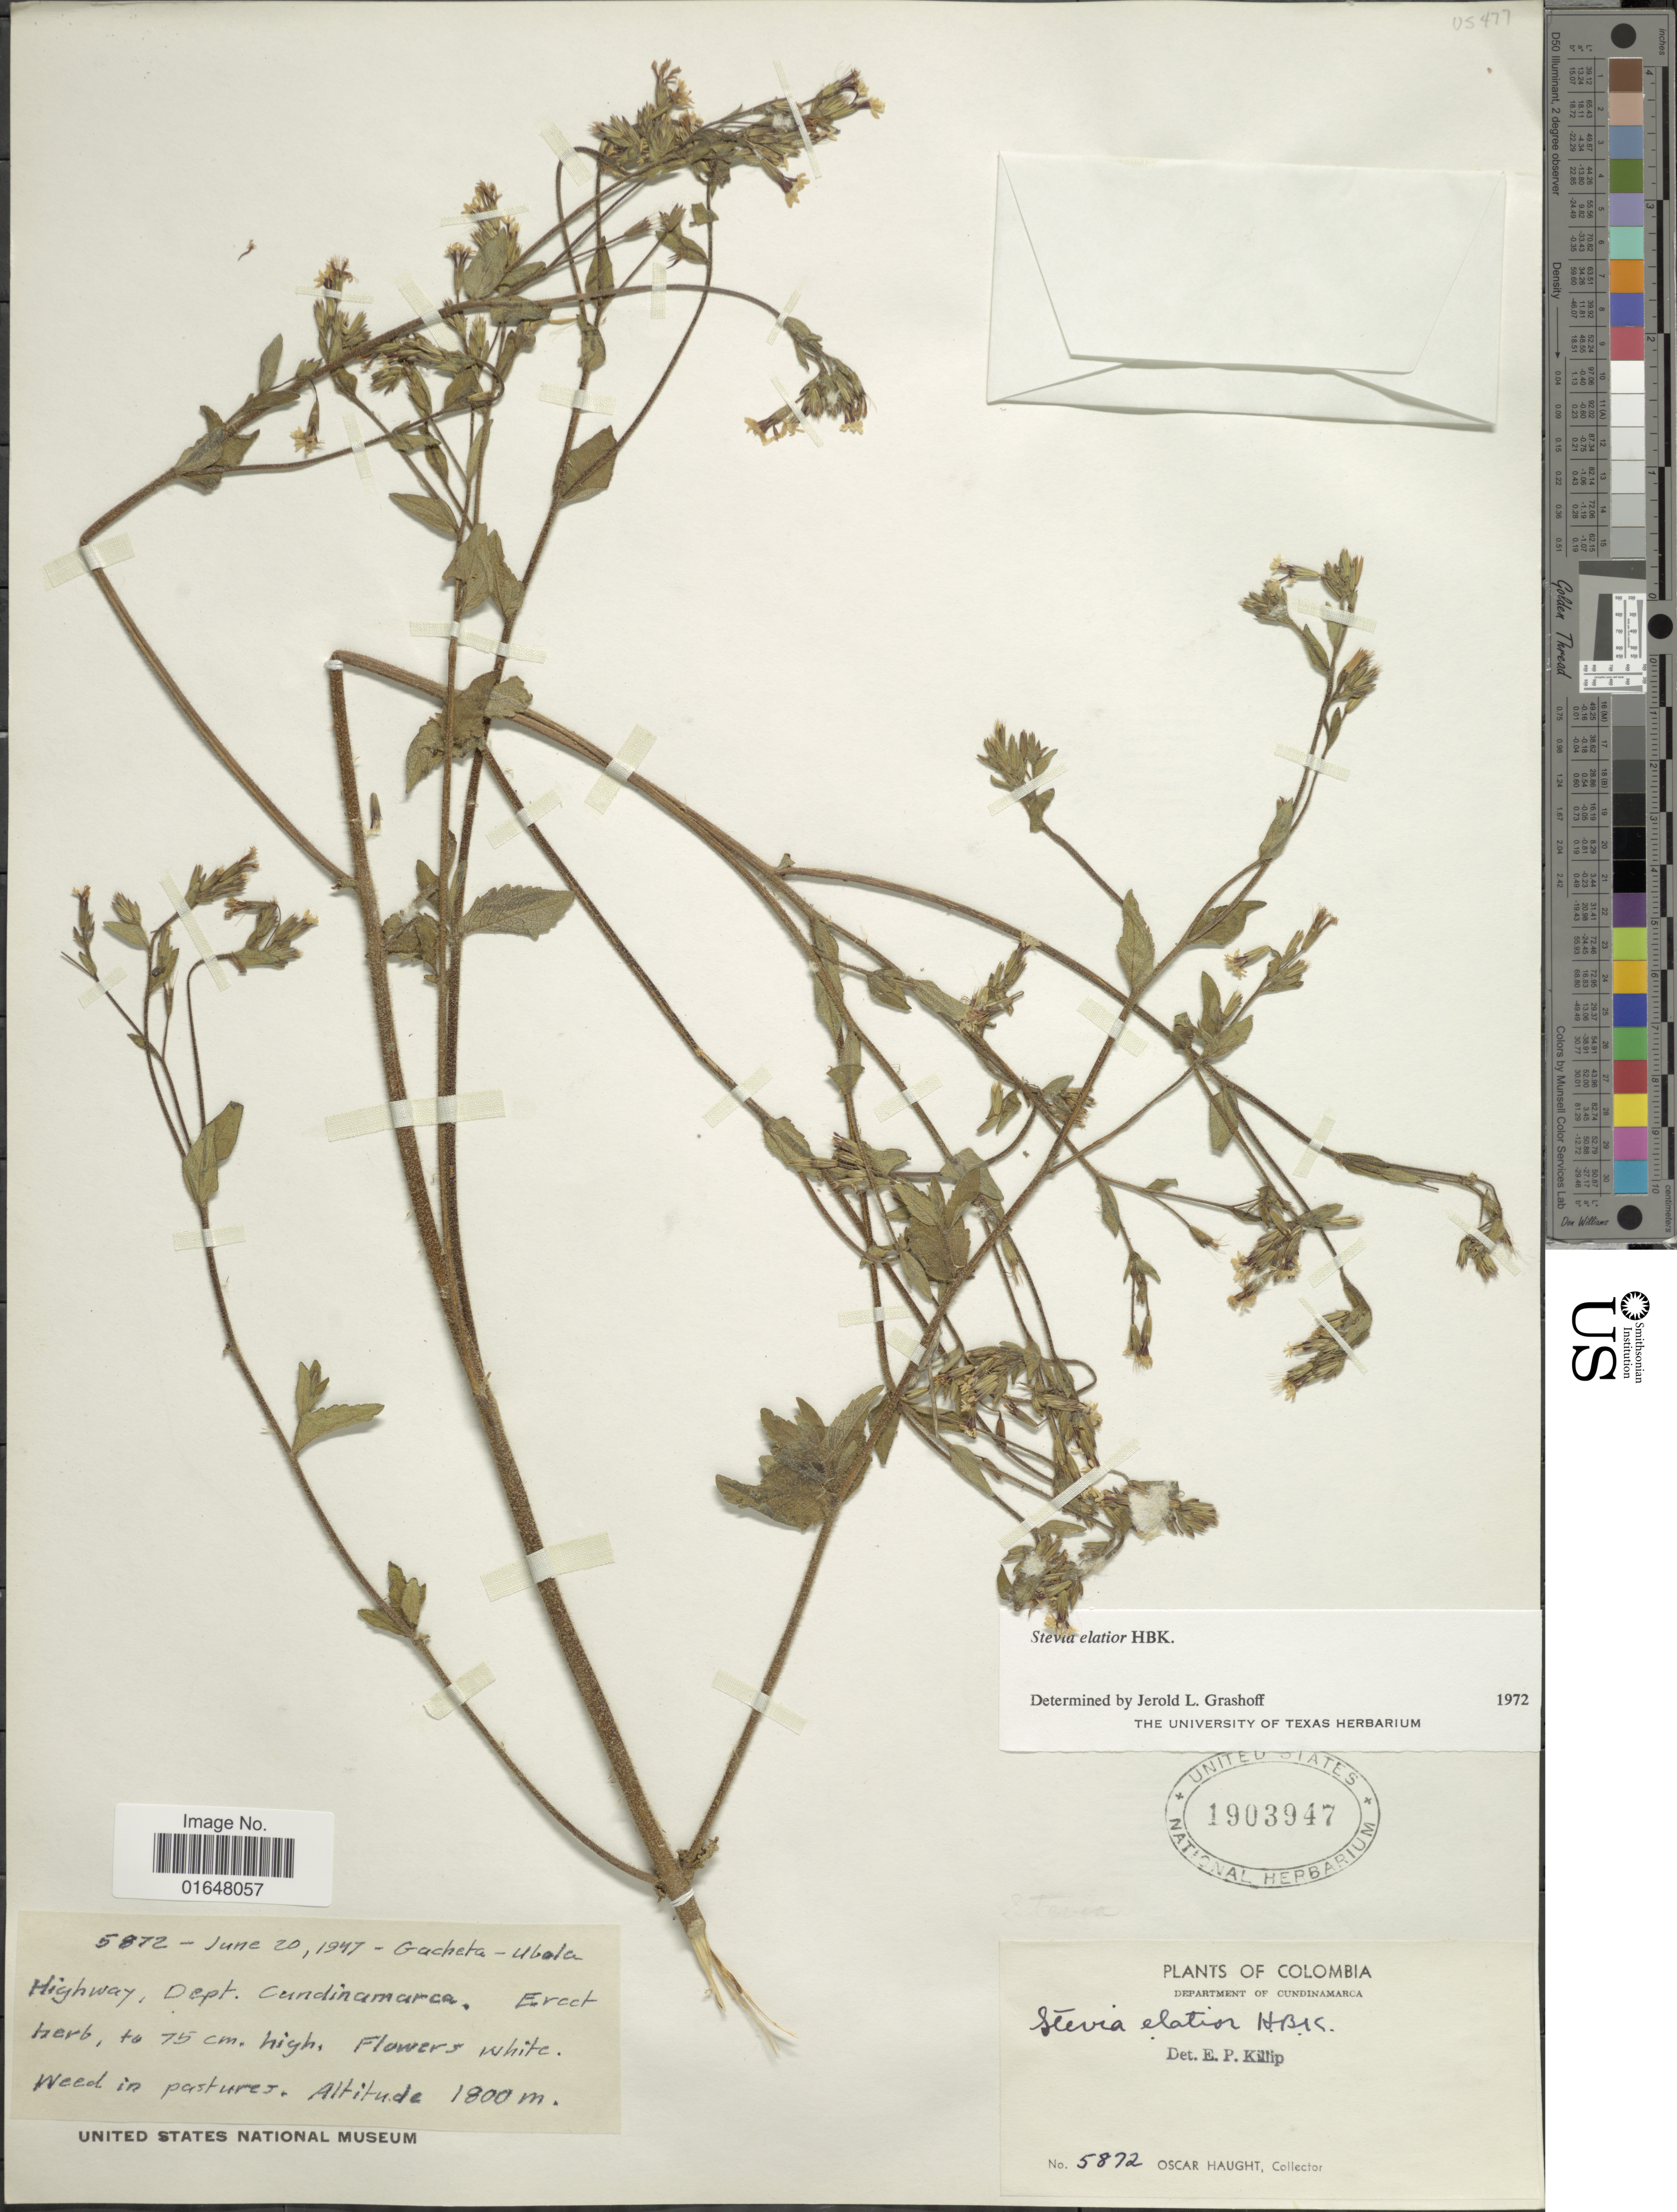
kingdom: Plantae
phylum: Tracheophyta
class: Magnoliopsida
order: Asterales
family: Asteraceae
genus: Stevia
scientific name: Stevia elatior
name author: Kunth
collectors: O. Haught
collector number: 5872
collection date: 1947-06-20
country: Colombia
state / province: Cundinamarca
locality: Gacheta-Ubala Highway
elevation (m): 1800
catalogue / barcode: US 1903947